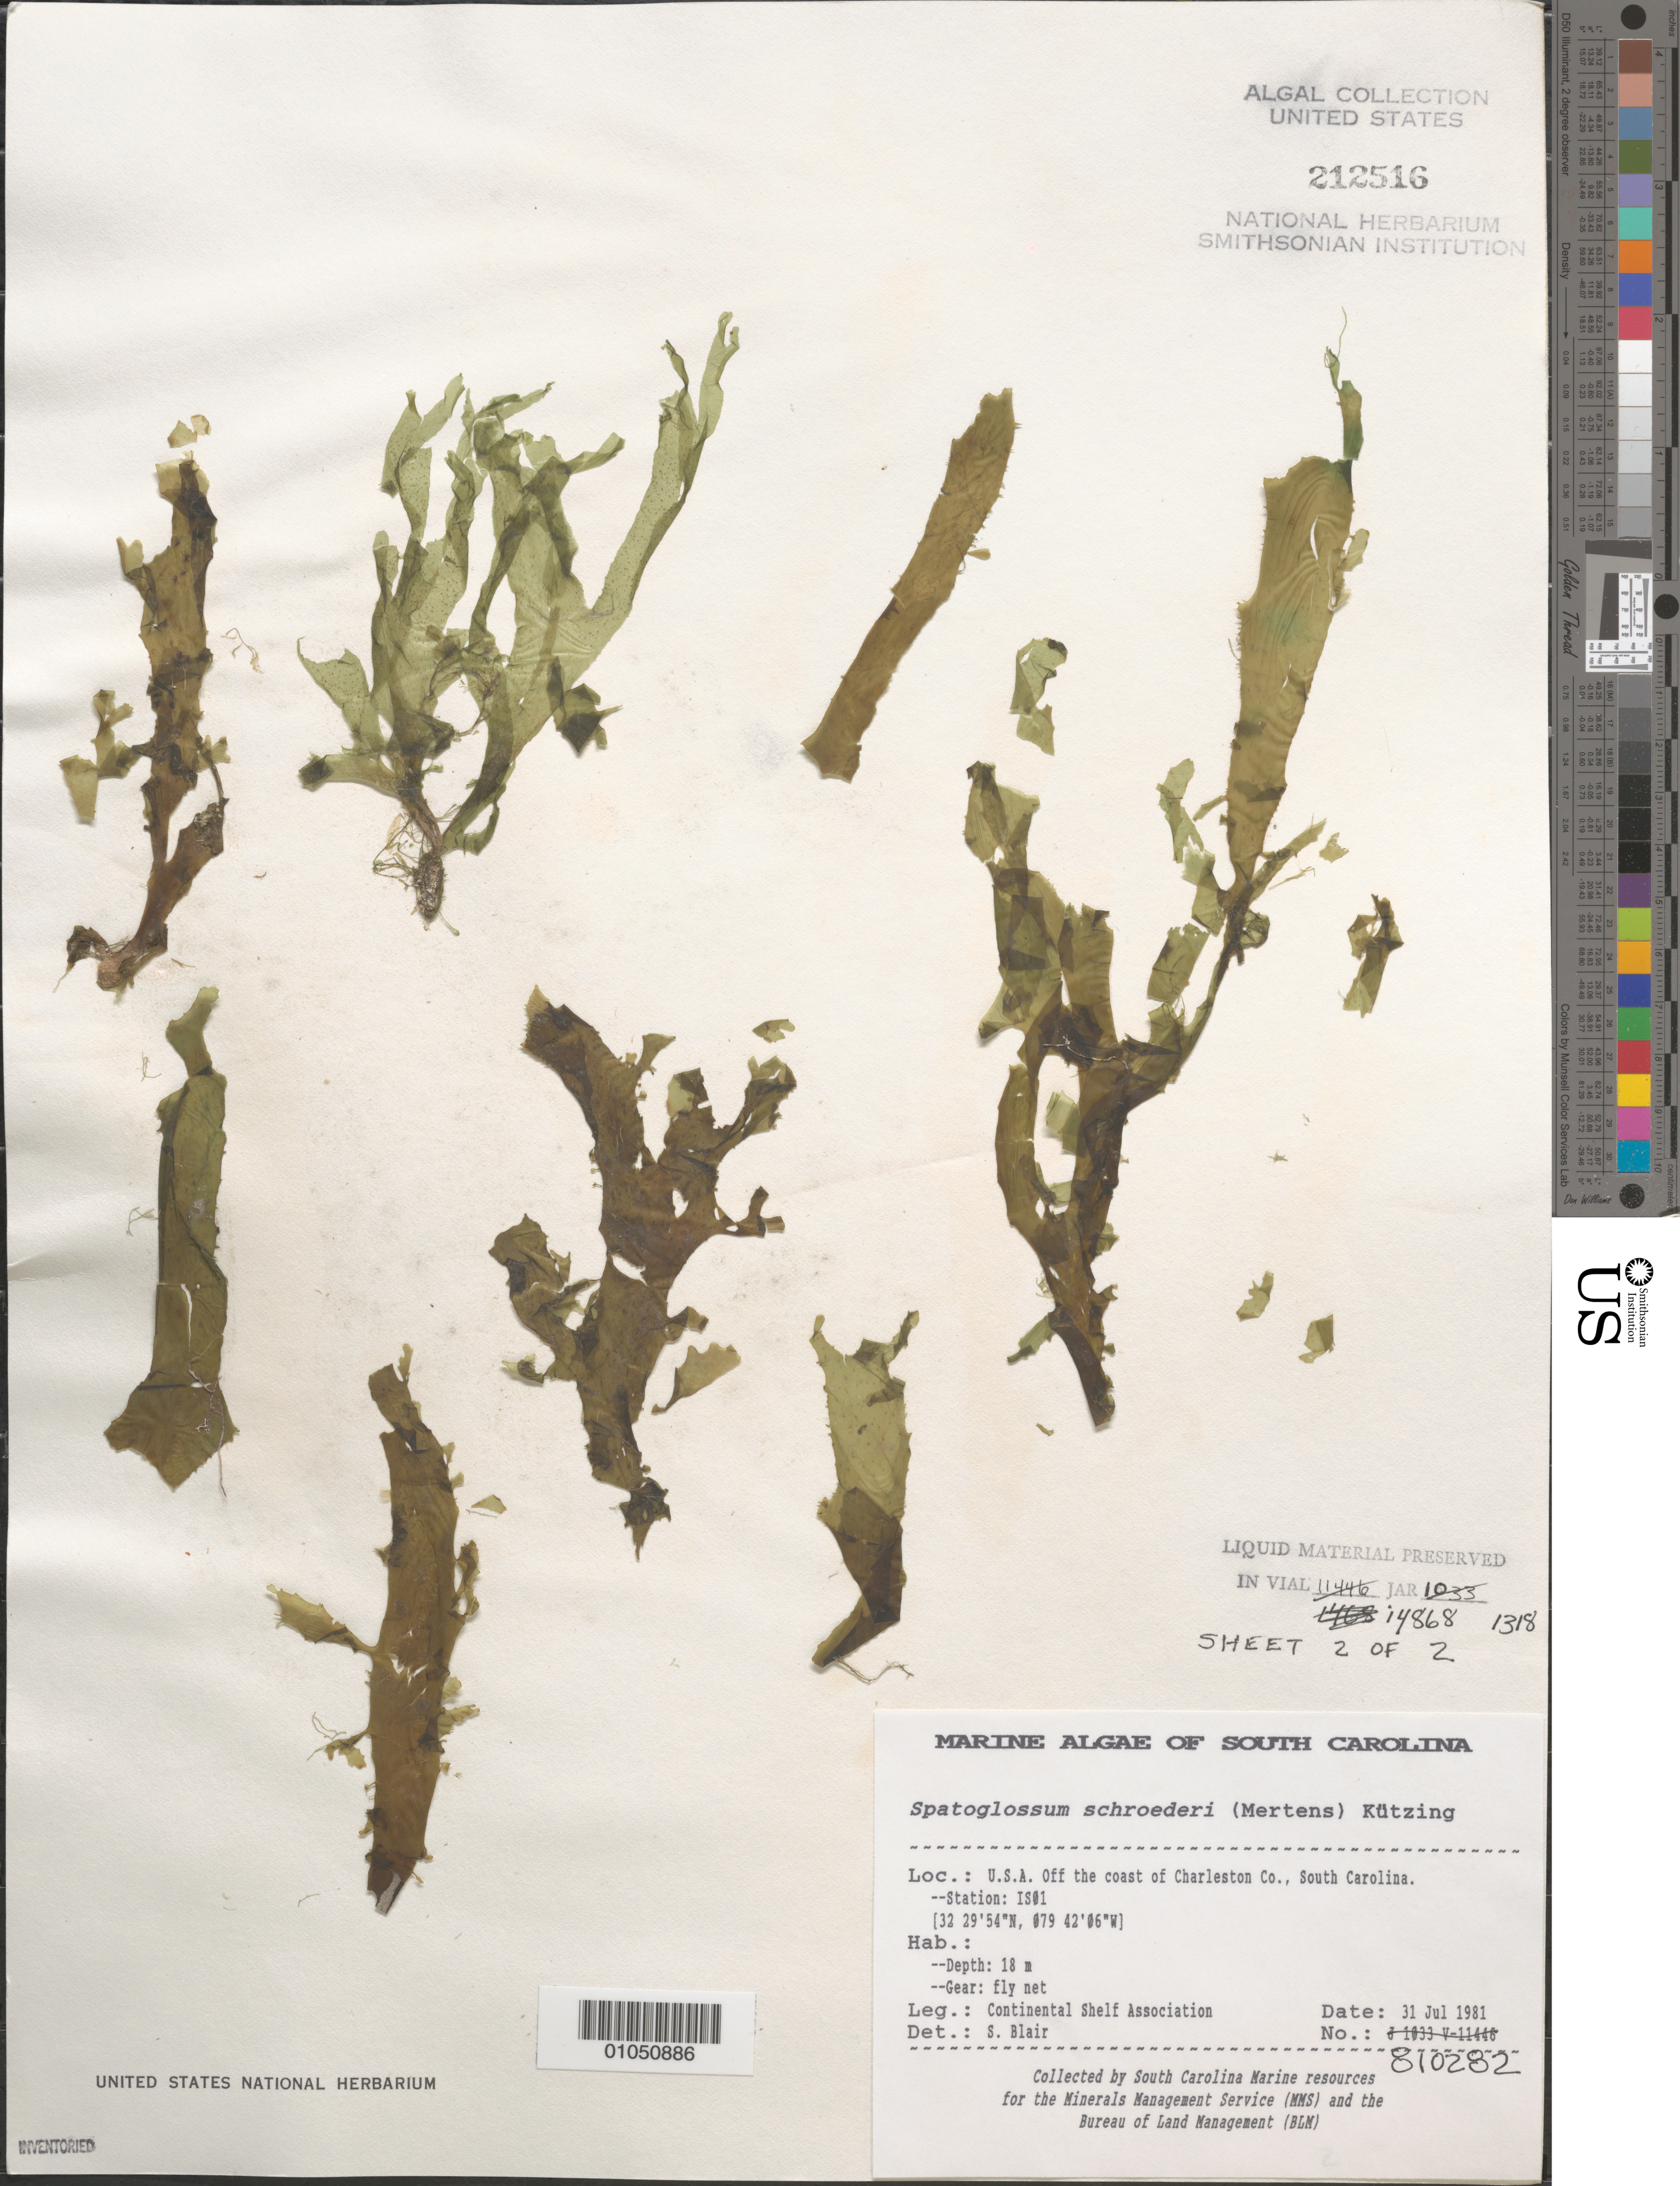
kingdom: Chromista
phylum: Ochrophyta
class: Phaeophyceae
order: Dictyotales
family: Dictyotaceae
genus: Spatoglossum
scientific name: Spatoglossum schroederi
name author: (C. Agardh) Kütz.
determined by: Blair, S. M.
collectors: Continental Shelf Associates for the MMS/BLM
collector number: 810282 (Station IS01)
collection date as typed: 31 Jul 1981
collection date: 1981-07-31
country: United States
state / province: South Carolina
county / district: Charleston County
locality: Off the coast of Charleston County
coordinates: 32 29'54" N, 079 42'06" W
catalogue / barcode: US 212516